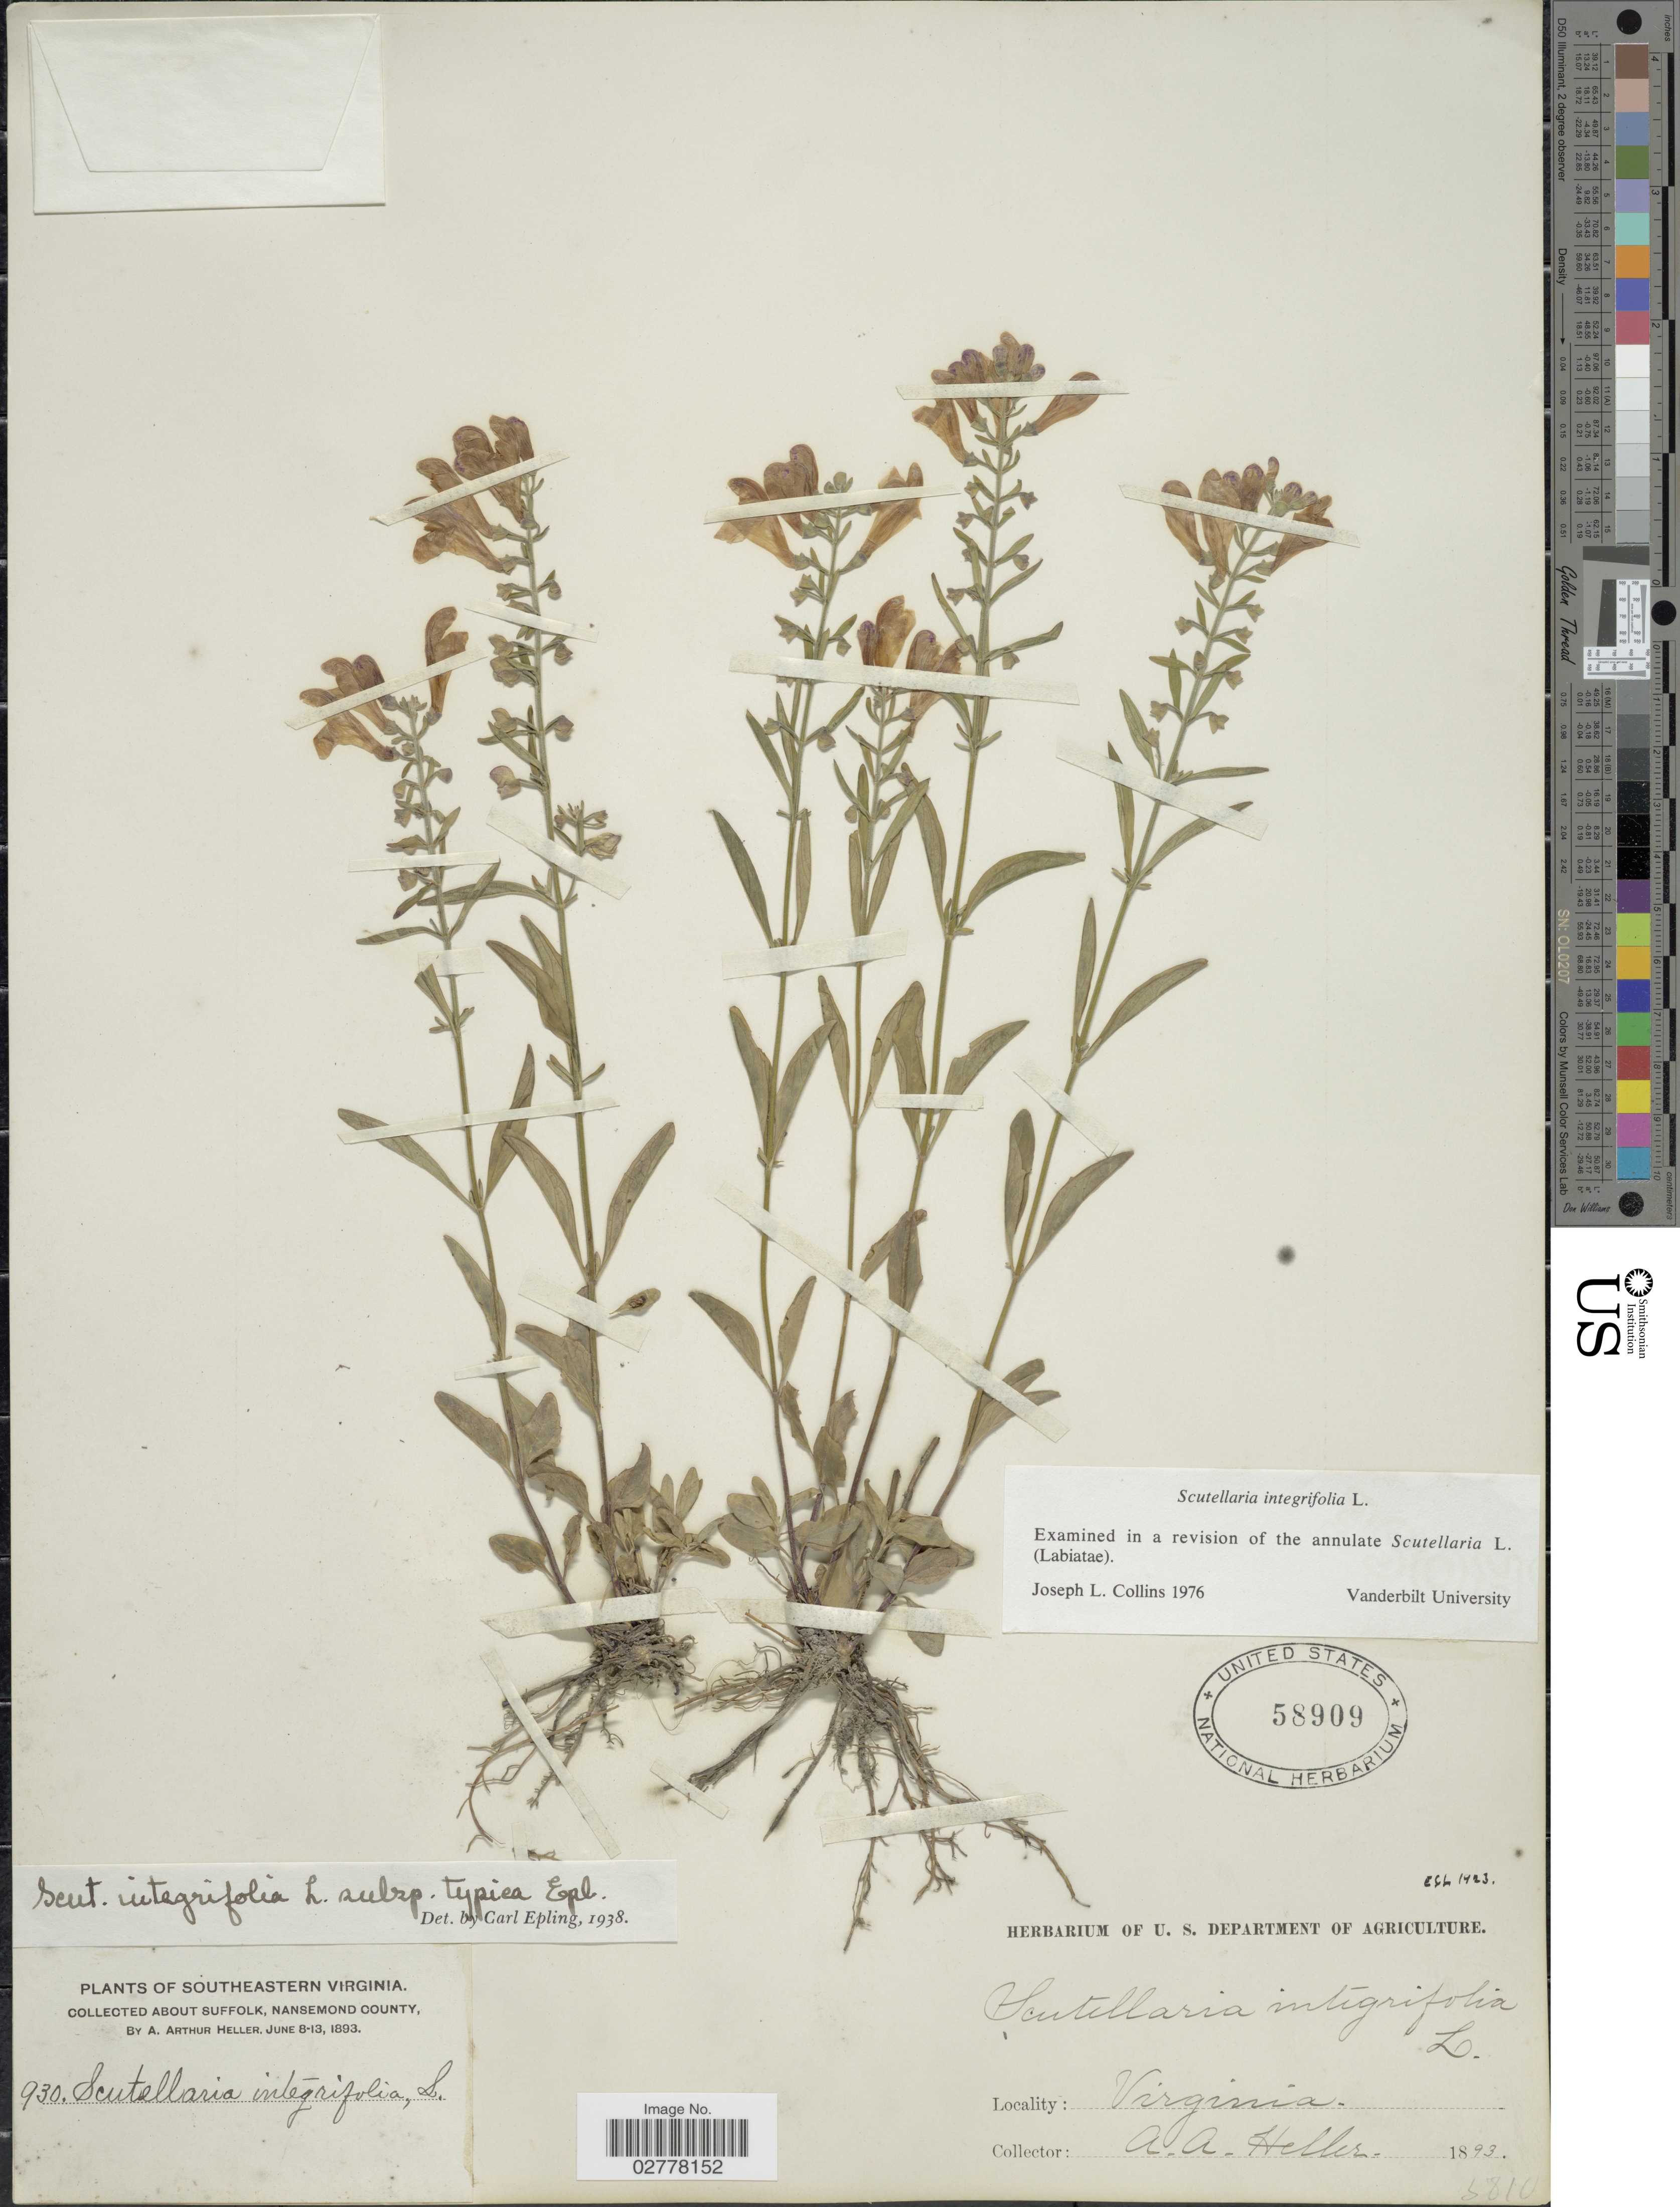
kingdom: Plantae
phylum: Tracheophyta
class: Magnoliopsida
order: Lamiales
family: Lamiaceae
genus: Scutellaria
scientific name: Scutellaria integrifolia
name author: L.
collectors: A. A. Heller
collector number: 930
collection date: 1893-06-08/1893-06-13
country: United States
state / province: Virginia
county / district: City of Suffolk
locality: Southeastern Virginia. About Suffolk, Nansemond County.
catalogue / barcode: US 58909